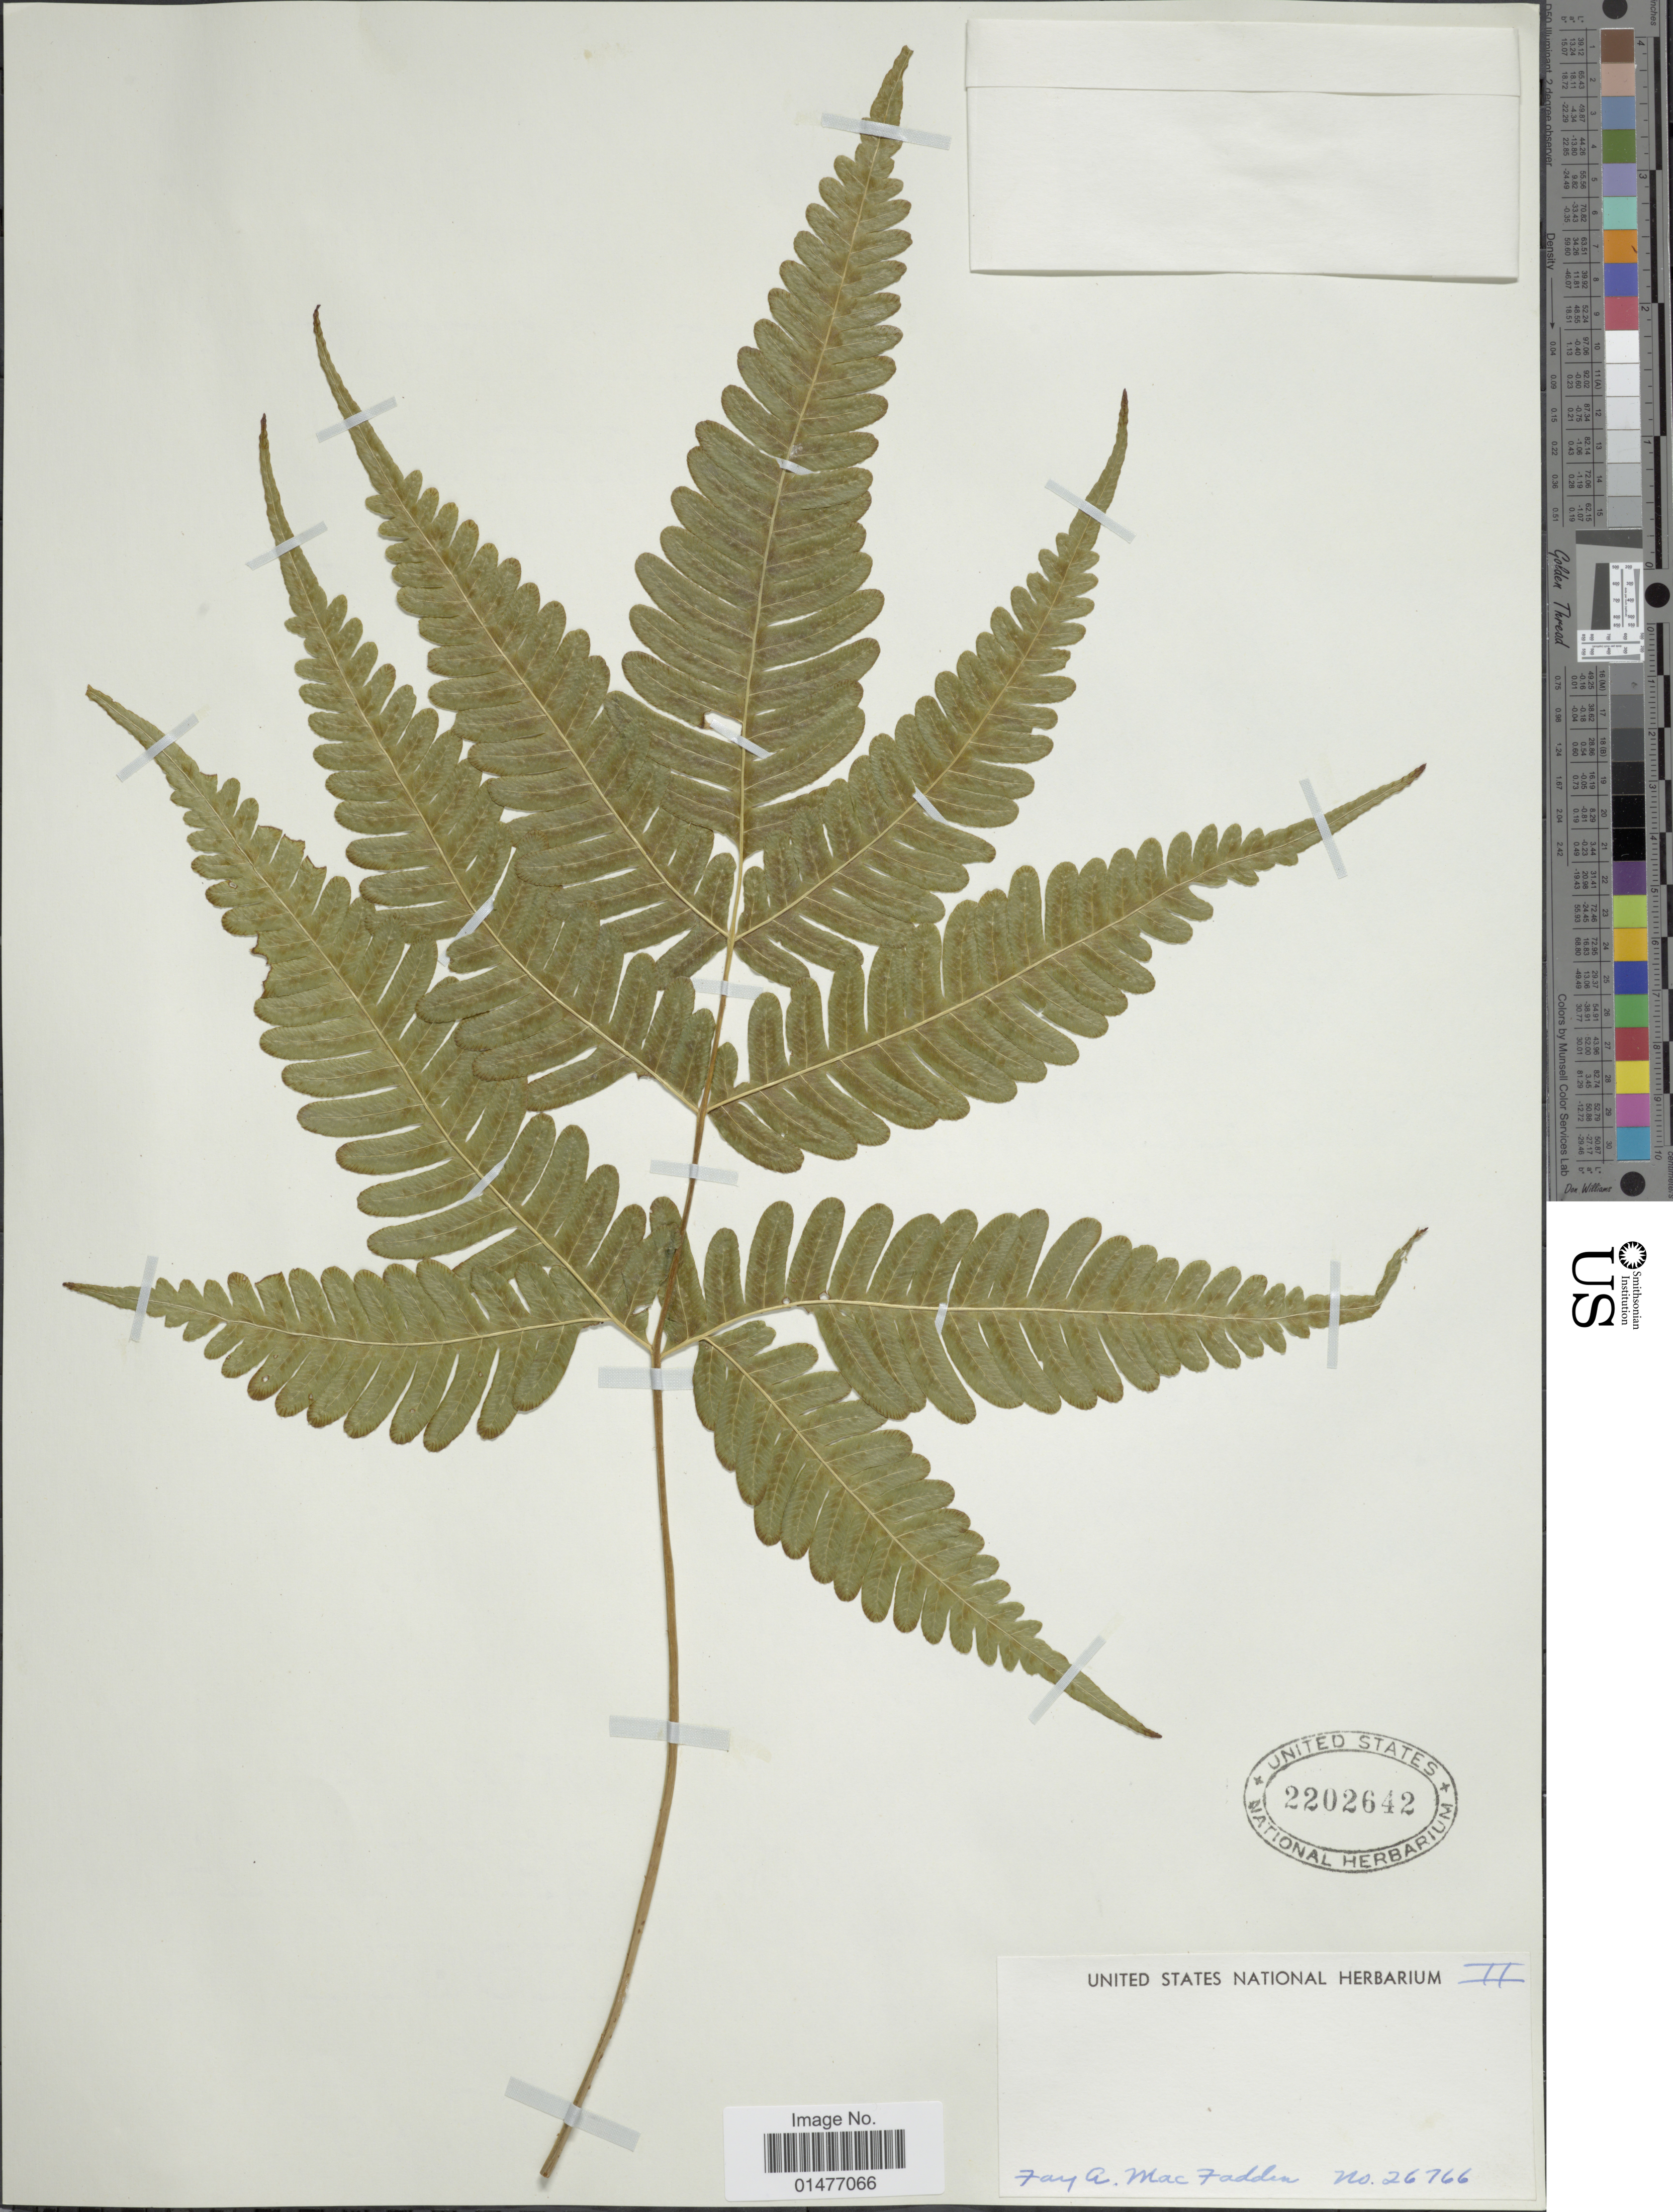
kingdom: Plantae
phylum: Tracheophyta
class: Polypodiopsida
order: Polypodiales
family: Pteridaceae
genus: Pteris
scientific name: Pteris quadriaurita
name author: Retz.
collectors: F. MacFadden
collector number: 26766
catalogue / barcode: US 2202642